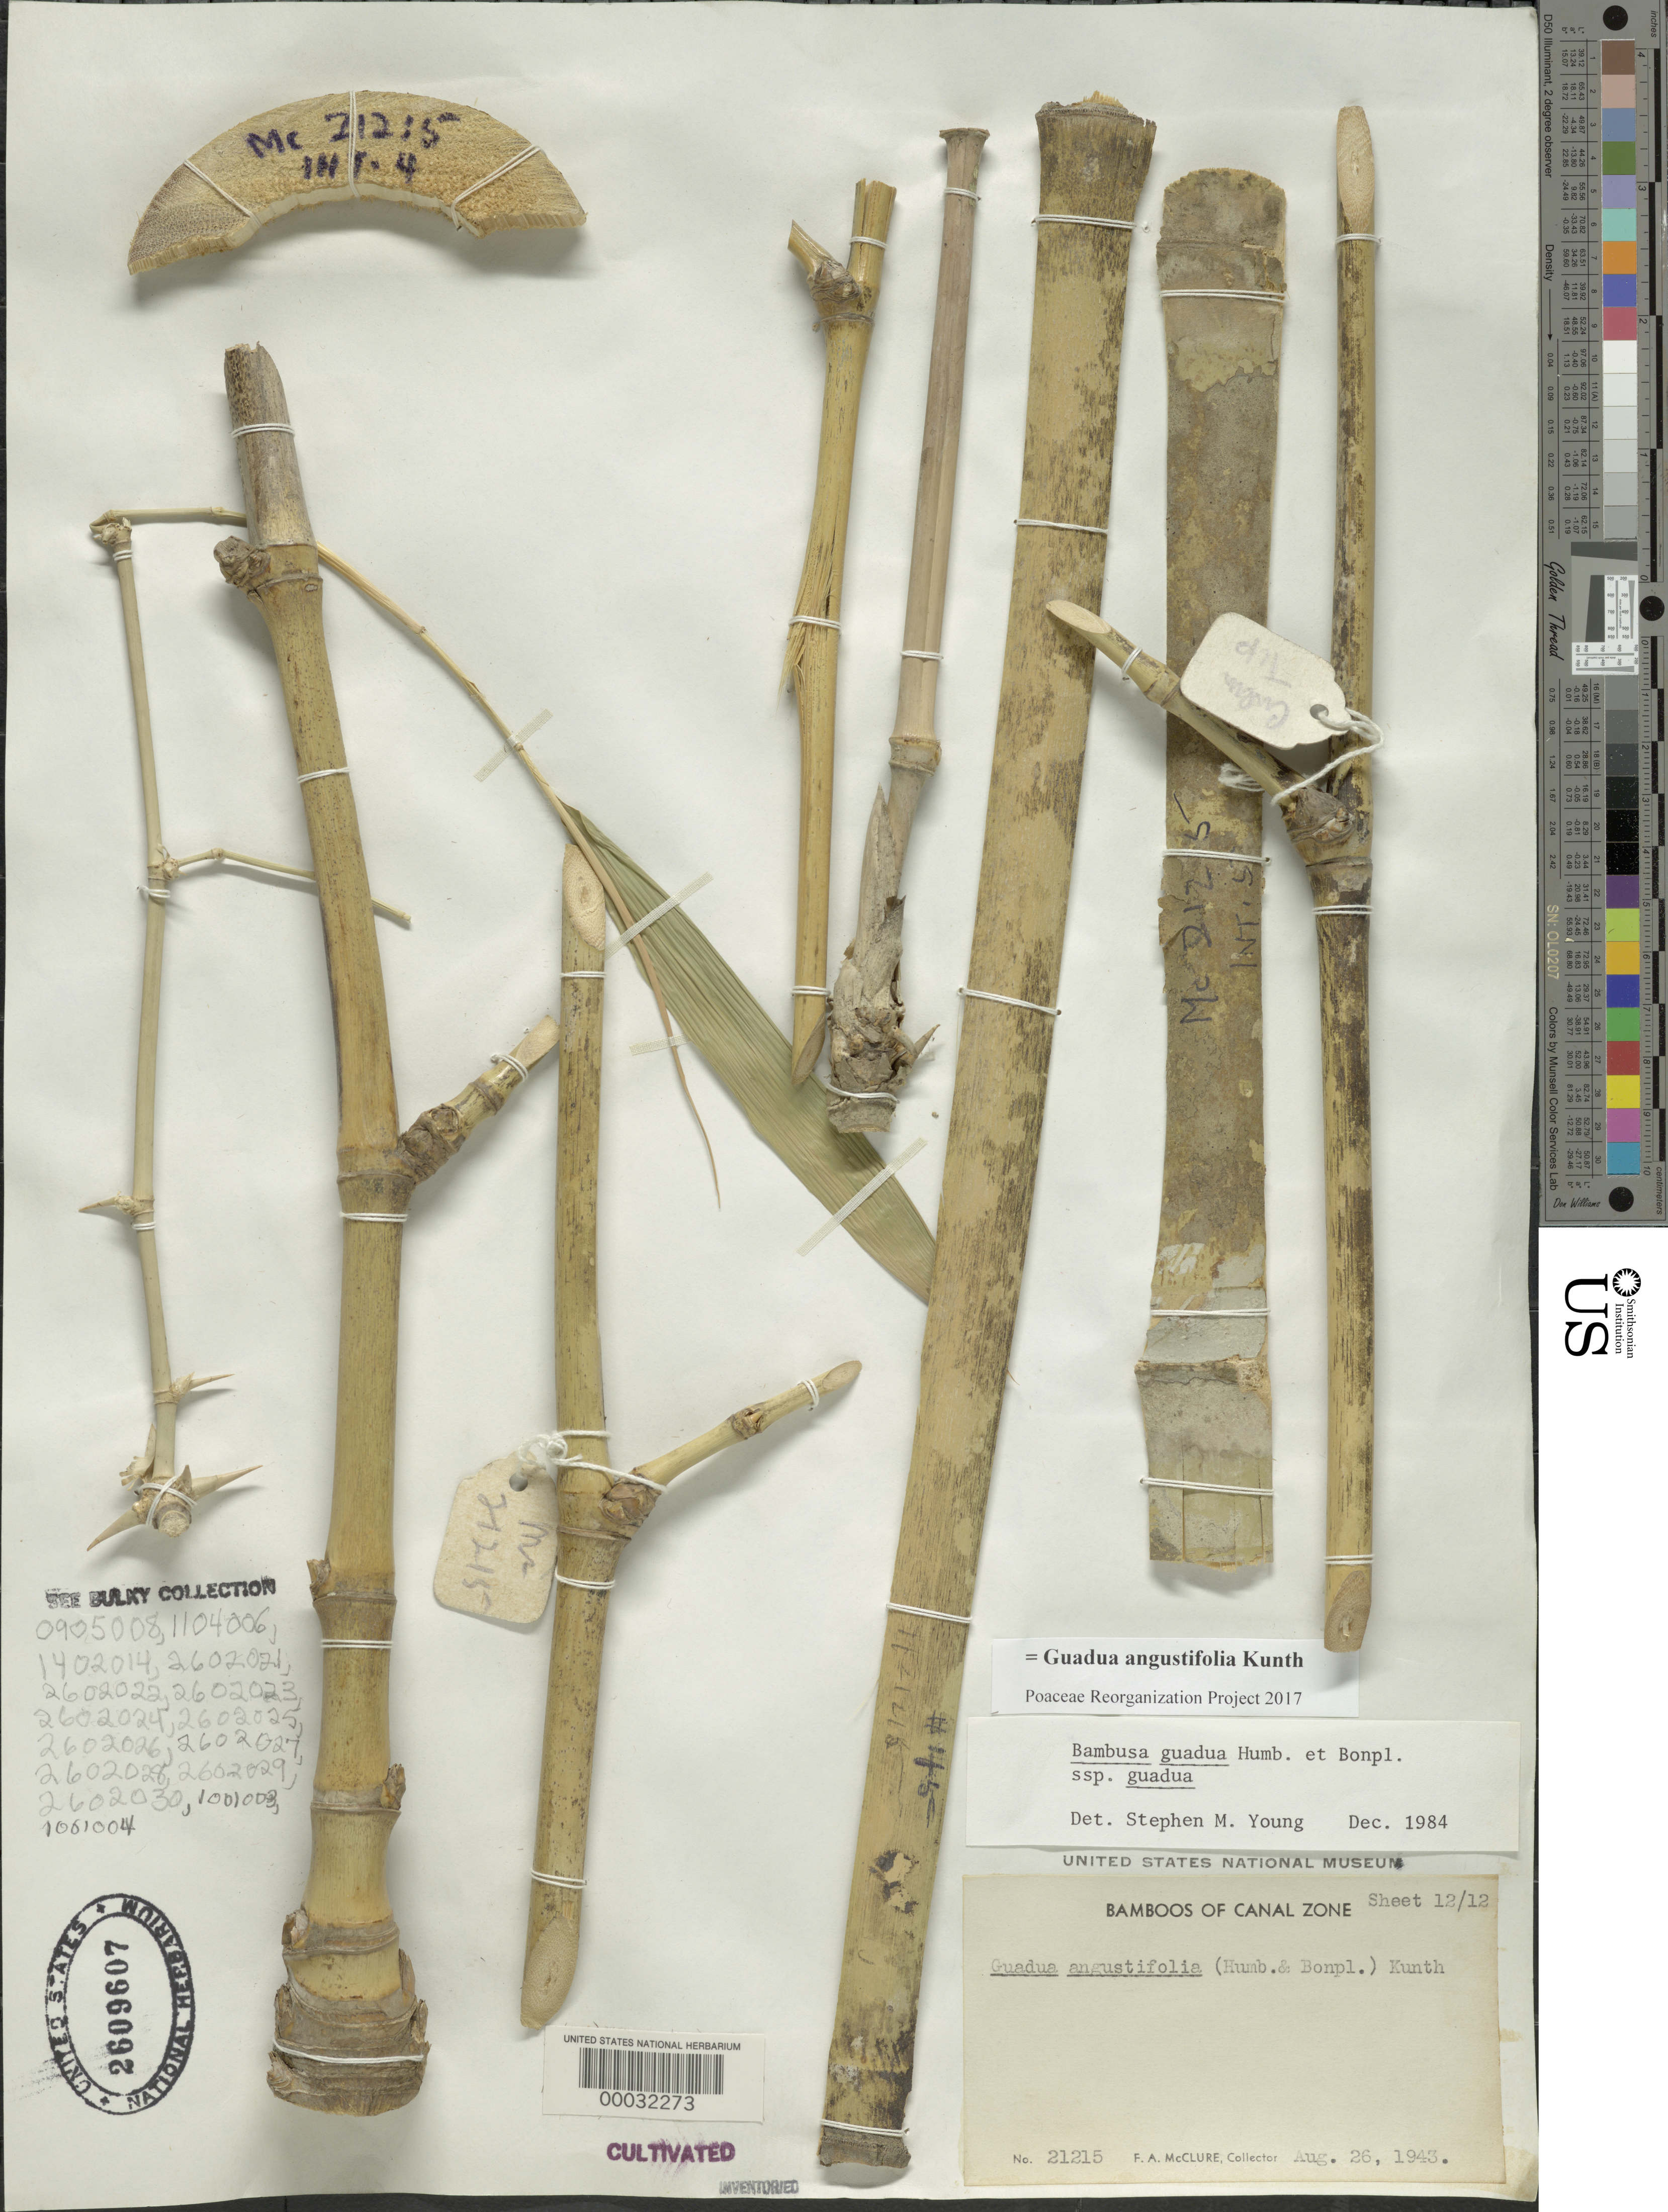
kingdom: Plantae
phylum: Tracheophyta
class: Liliopsida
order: Poales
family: Poaceae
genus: Guadua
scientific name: Guadua angustifolia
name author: Kunth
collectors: F. A. McClure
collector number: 21215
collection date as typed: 26 Aug 1943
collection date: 1943-08-26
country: Panama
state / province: Panamá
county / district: Canal Zone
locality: Experimental Gardens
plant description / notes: Introduced from Ecuador by Holgar Johansen 1924, ski pole experiment (see set of five sheets and bulky objects as well).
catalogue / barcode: US 2609607